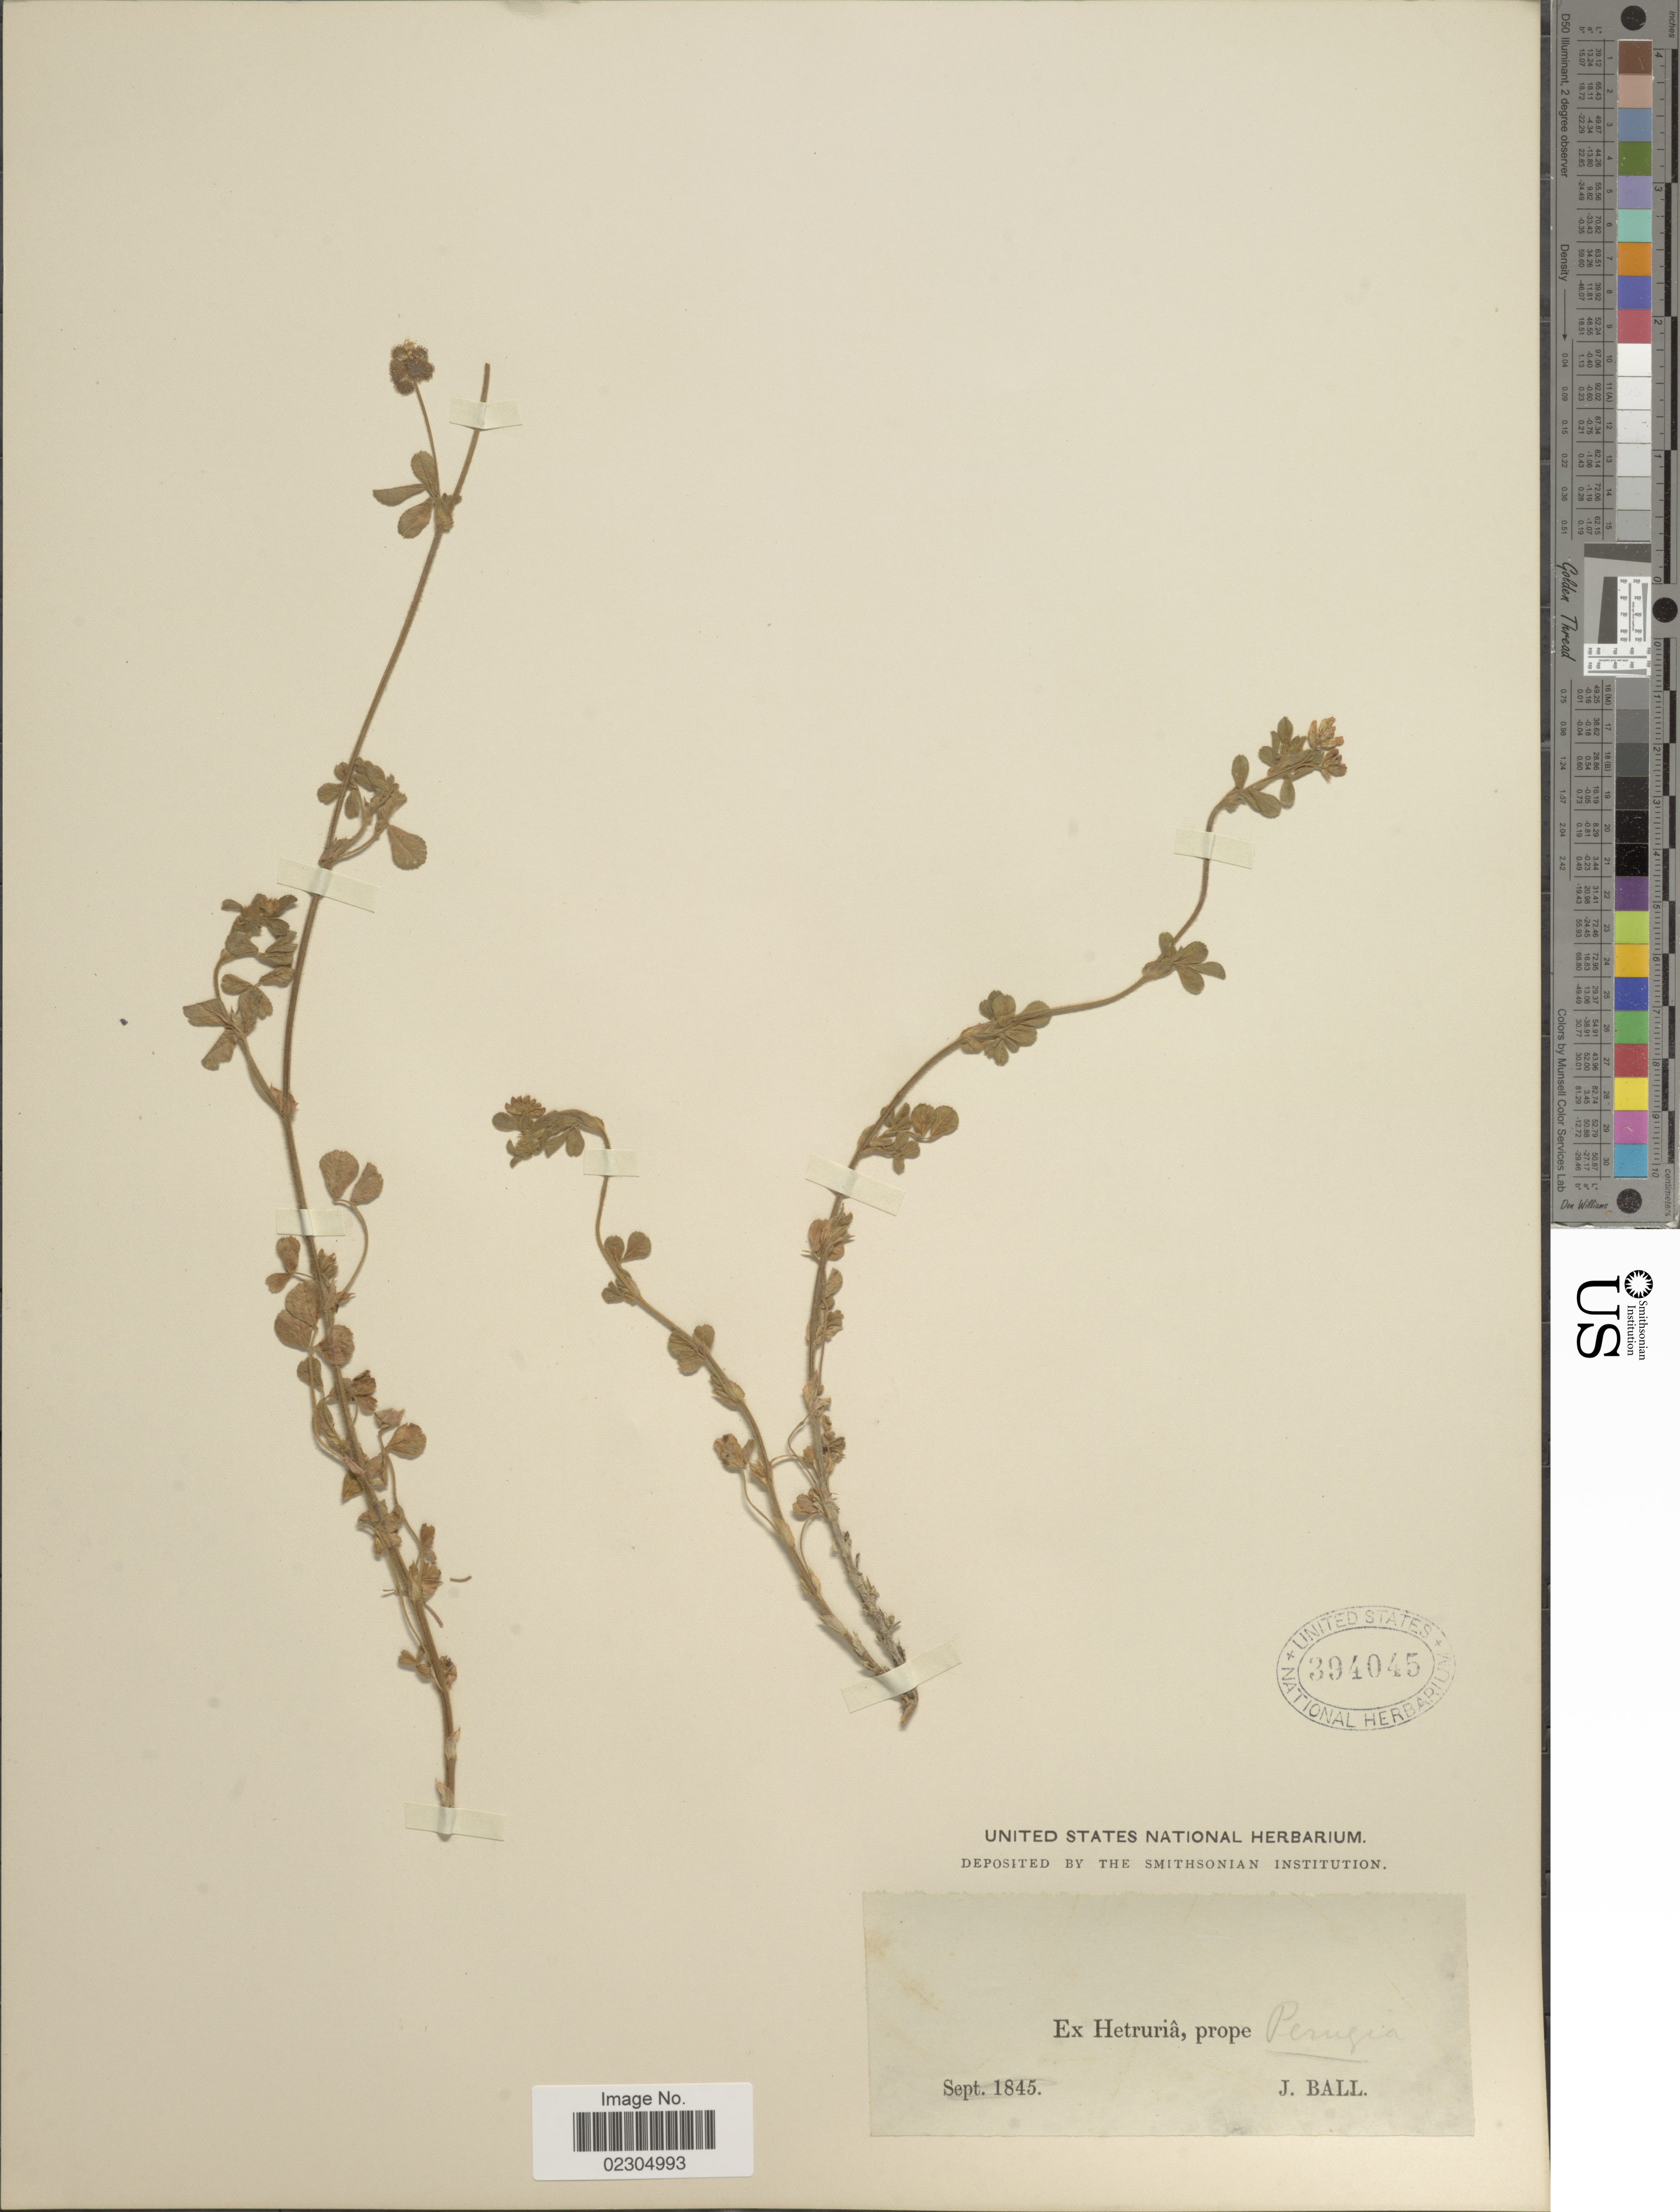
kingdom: Plantae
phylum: Tracheophyta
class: Magnoliopsida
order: Fabales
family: Fabaceae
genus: Trifolium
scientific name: Trifolium sp.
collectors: J. Ball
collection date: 1845-09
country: Italy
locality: Ex Hetruria, prope Perugia.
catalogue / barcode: US 394045